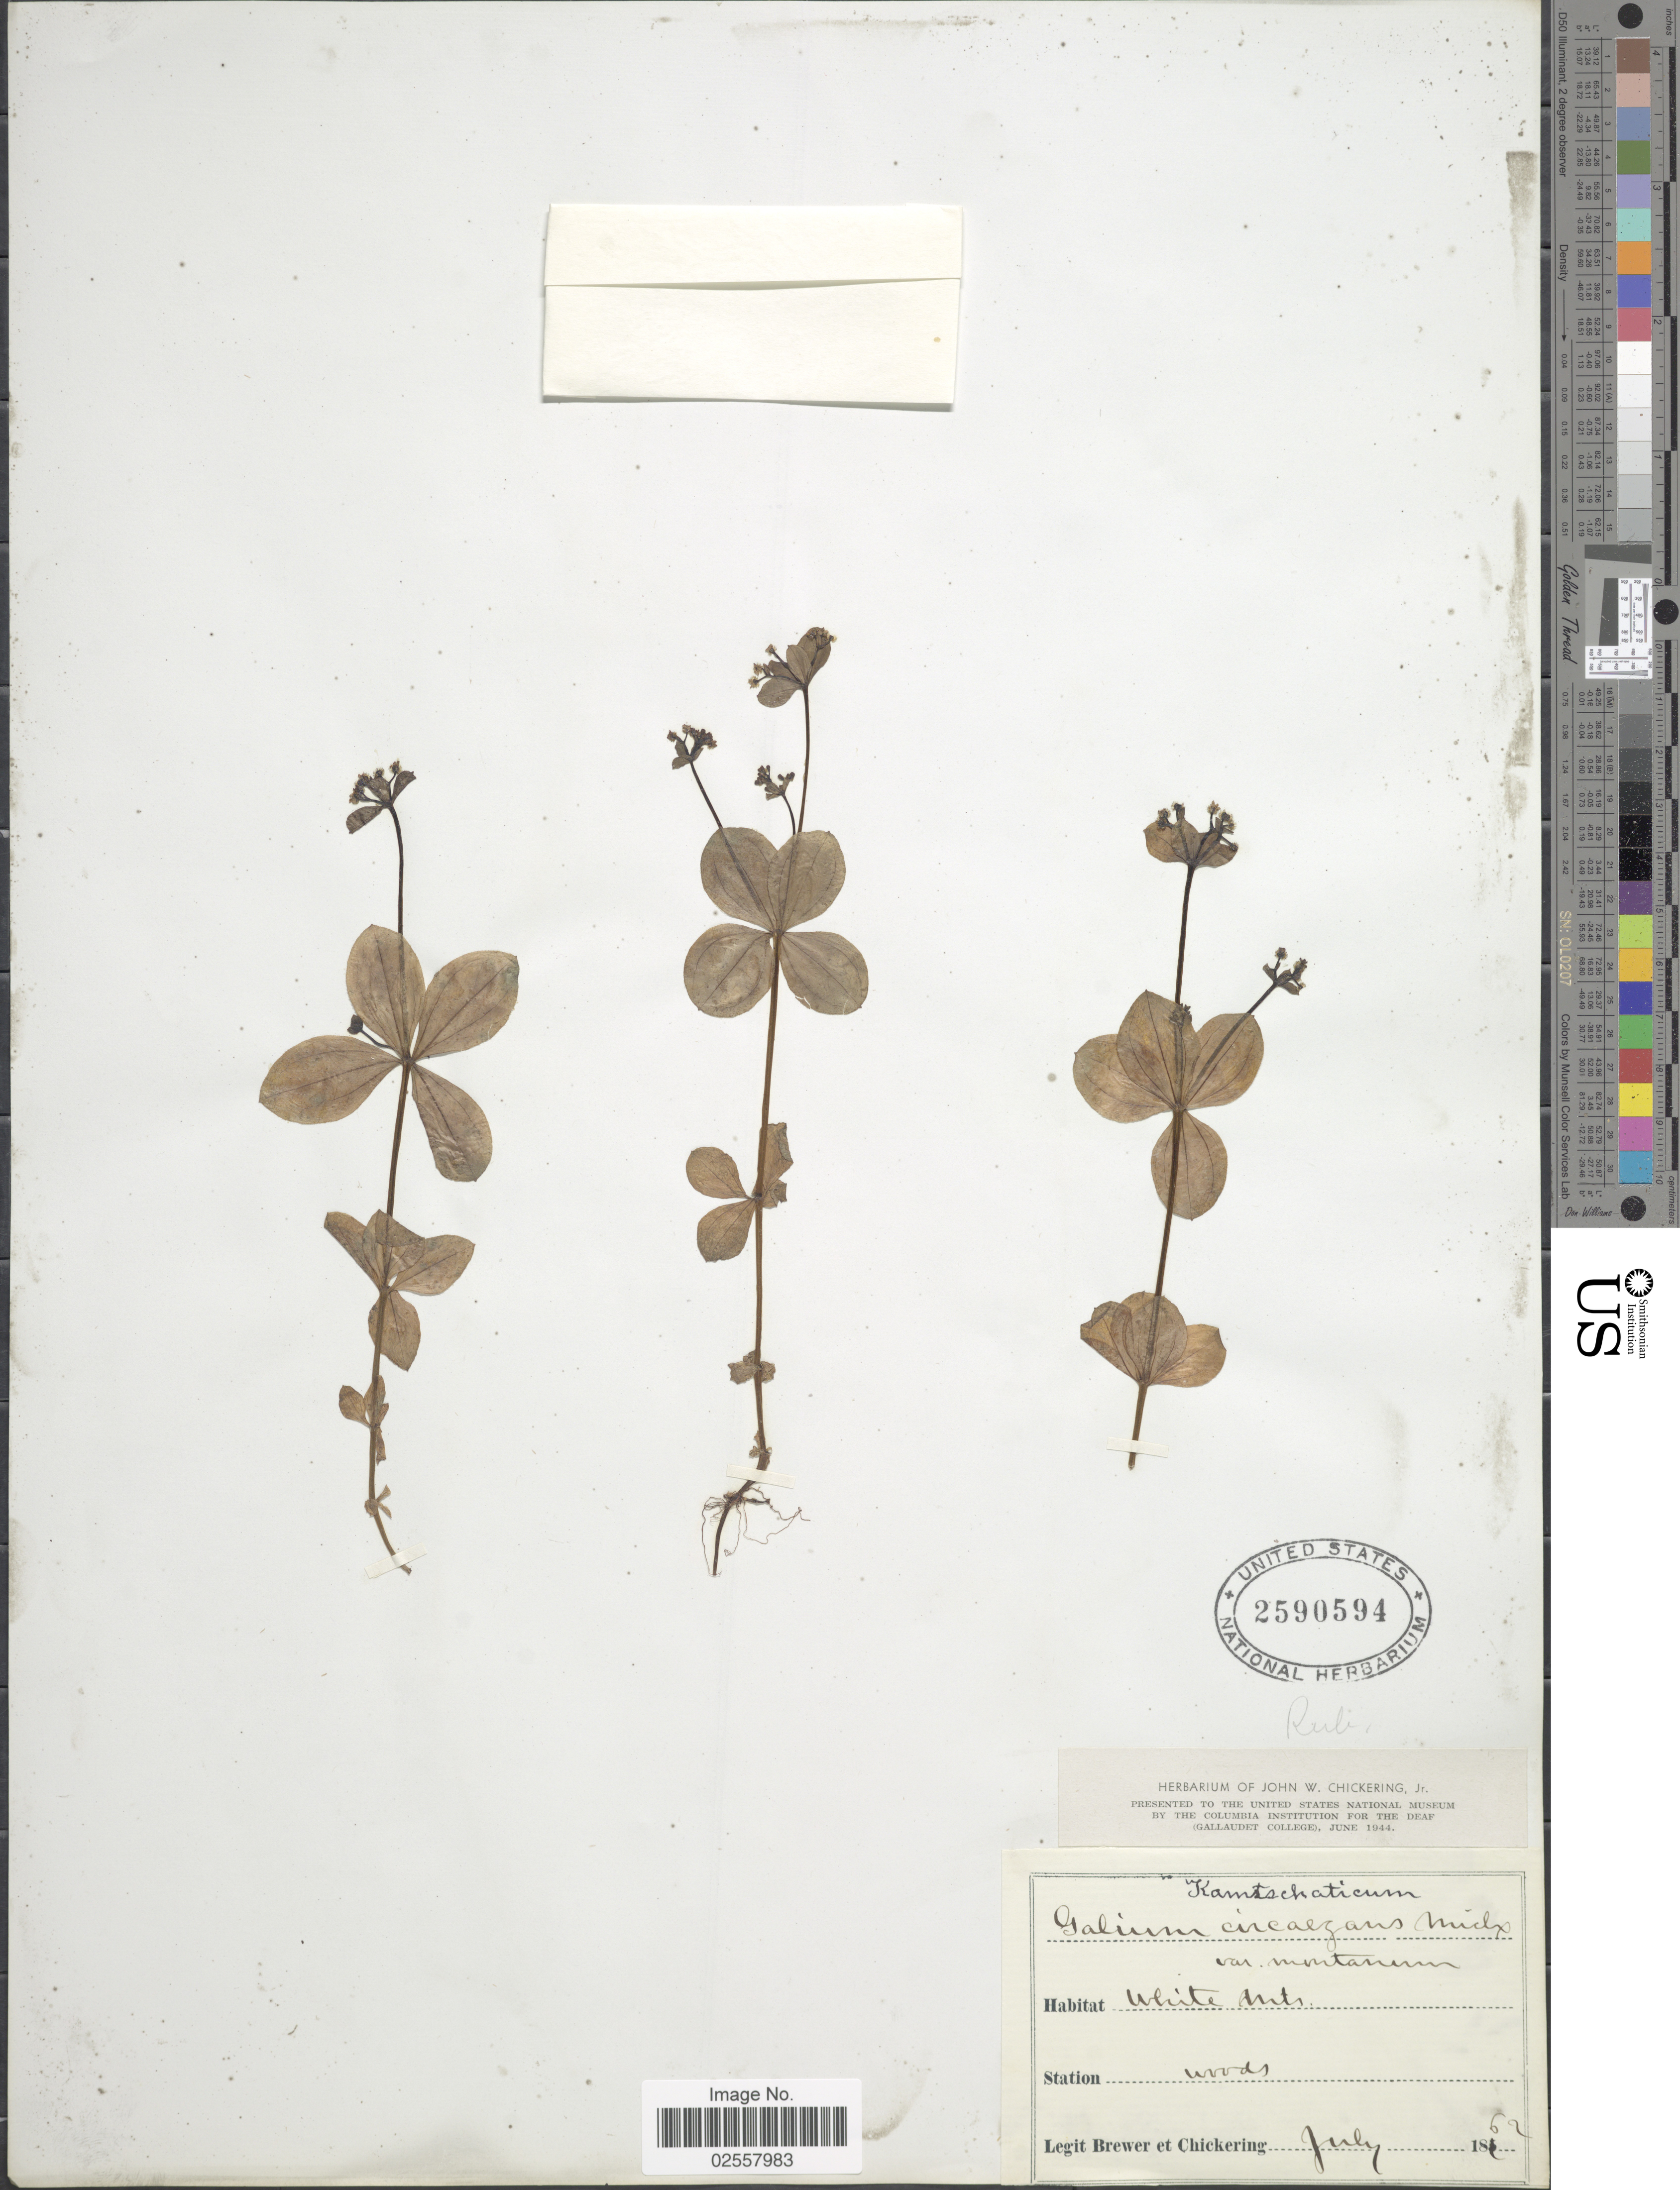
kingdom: Plantae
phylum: Tracheophyta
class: Magnoliopsida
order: Gentianales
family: Rubiaceae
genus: Galium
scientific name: Galium kamtschaticum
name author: Steller ex Schult. & Schult. f.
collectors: -. Brewer & -. Chickering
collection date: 1862-07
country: United States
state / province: New Hampshire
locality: White Mts.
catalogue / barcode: US 2590594